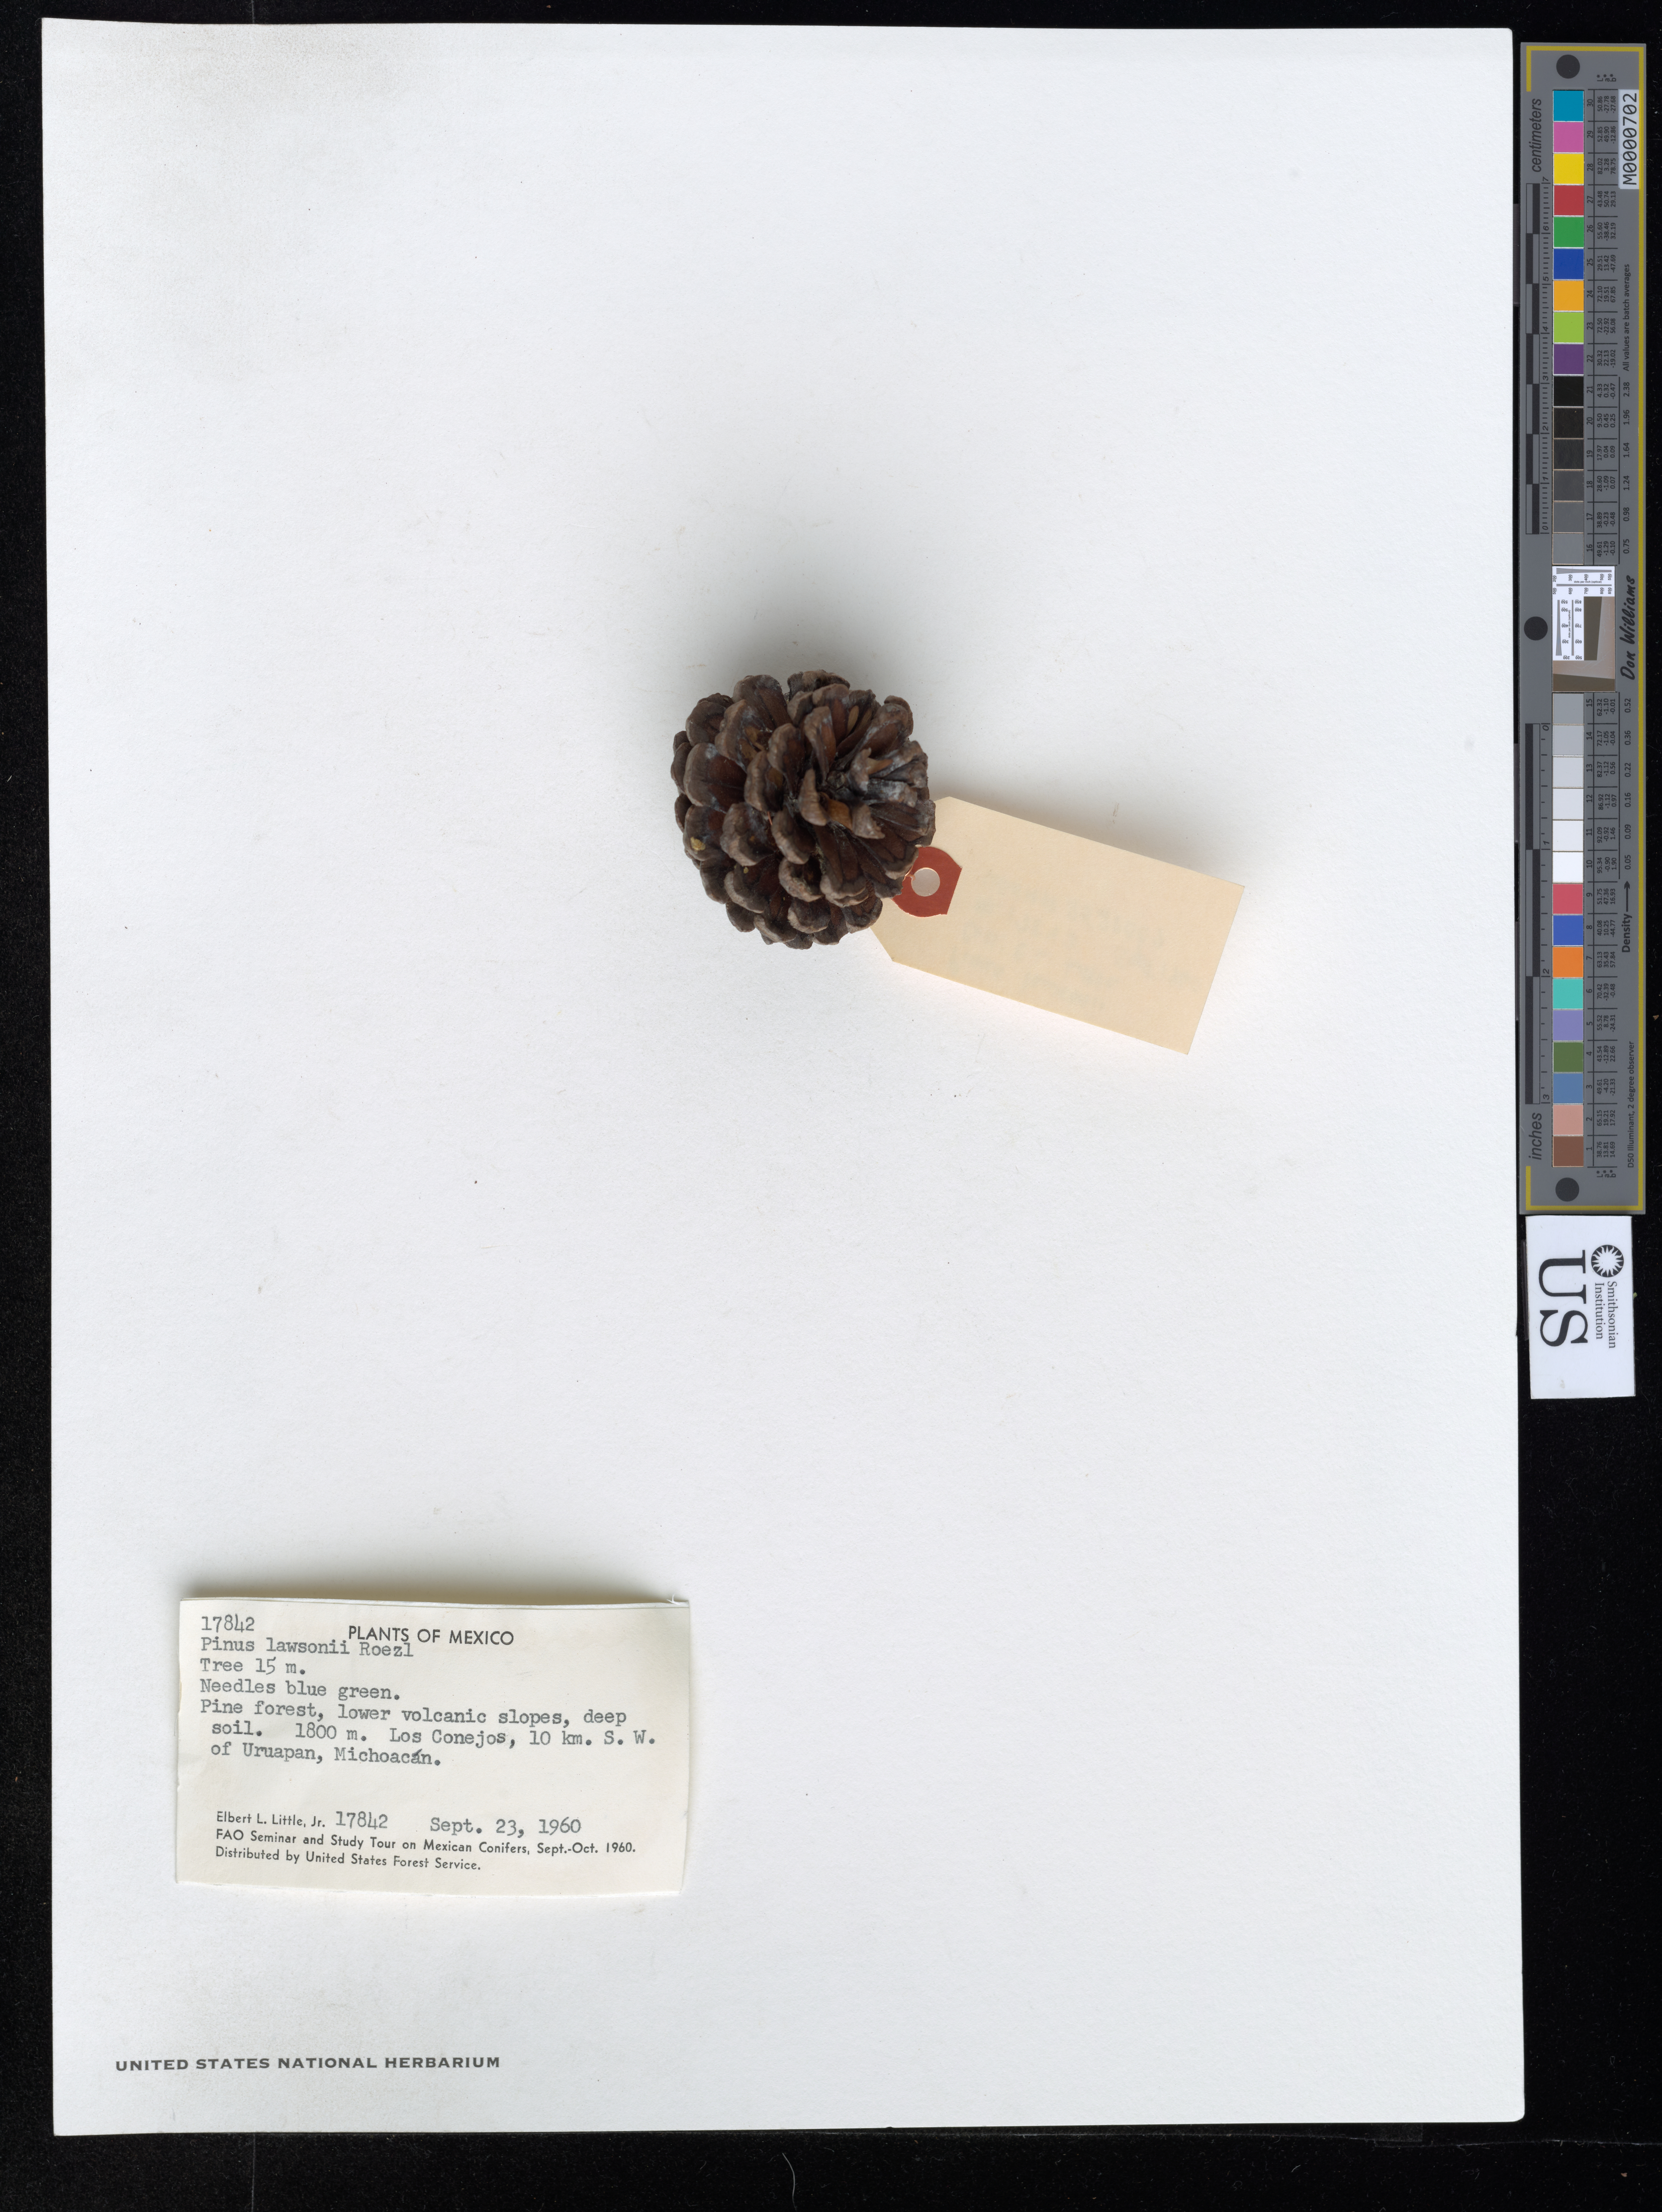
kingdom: Plantae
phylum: Tracheophyta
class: Pinopsida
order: Pinales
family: Pinaceae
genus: Pinus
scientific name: Pinus lawsonii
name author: Roezl ex Gordon & Glend.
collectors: E. L. Little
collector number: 17842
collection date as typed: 23 Sep 1960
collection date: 1960-09-23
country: Mexico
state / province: Michoacán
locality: Los Conejos, 10 km. SW of Uruapan.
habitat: Pine forest, lower volcanic slopes, deep soil.